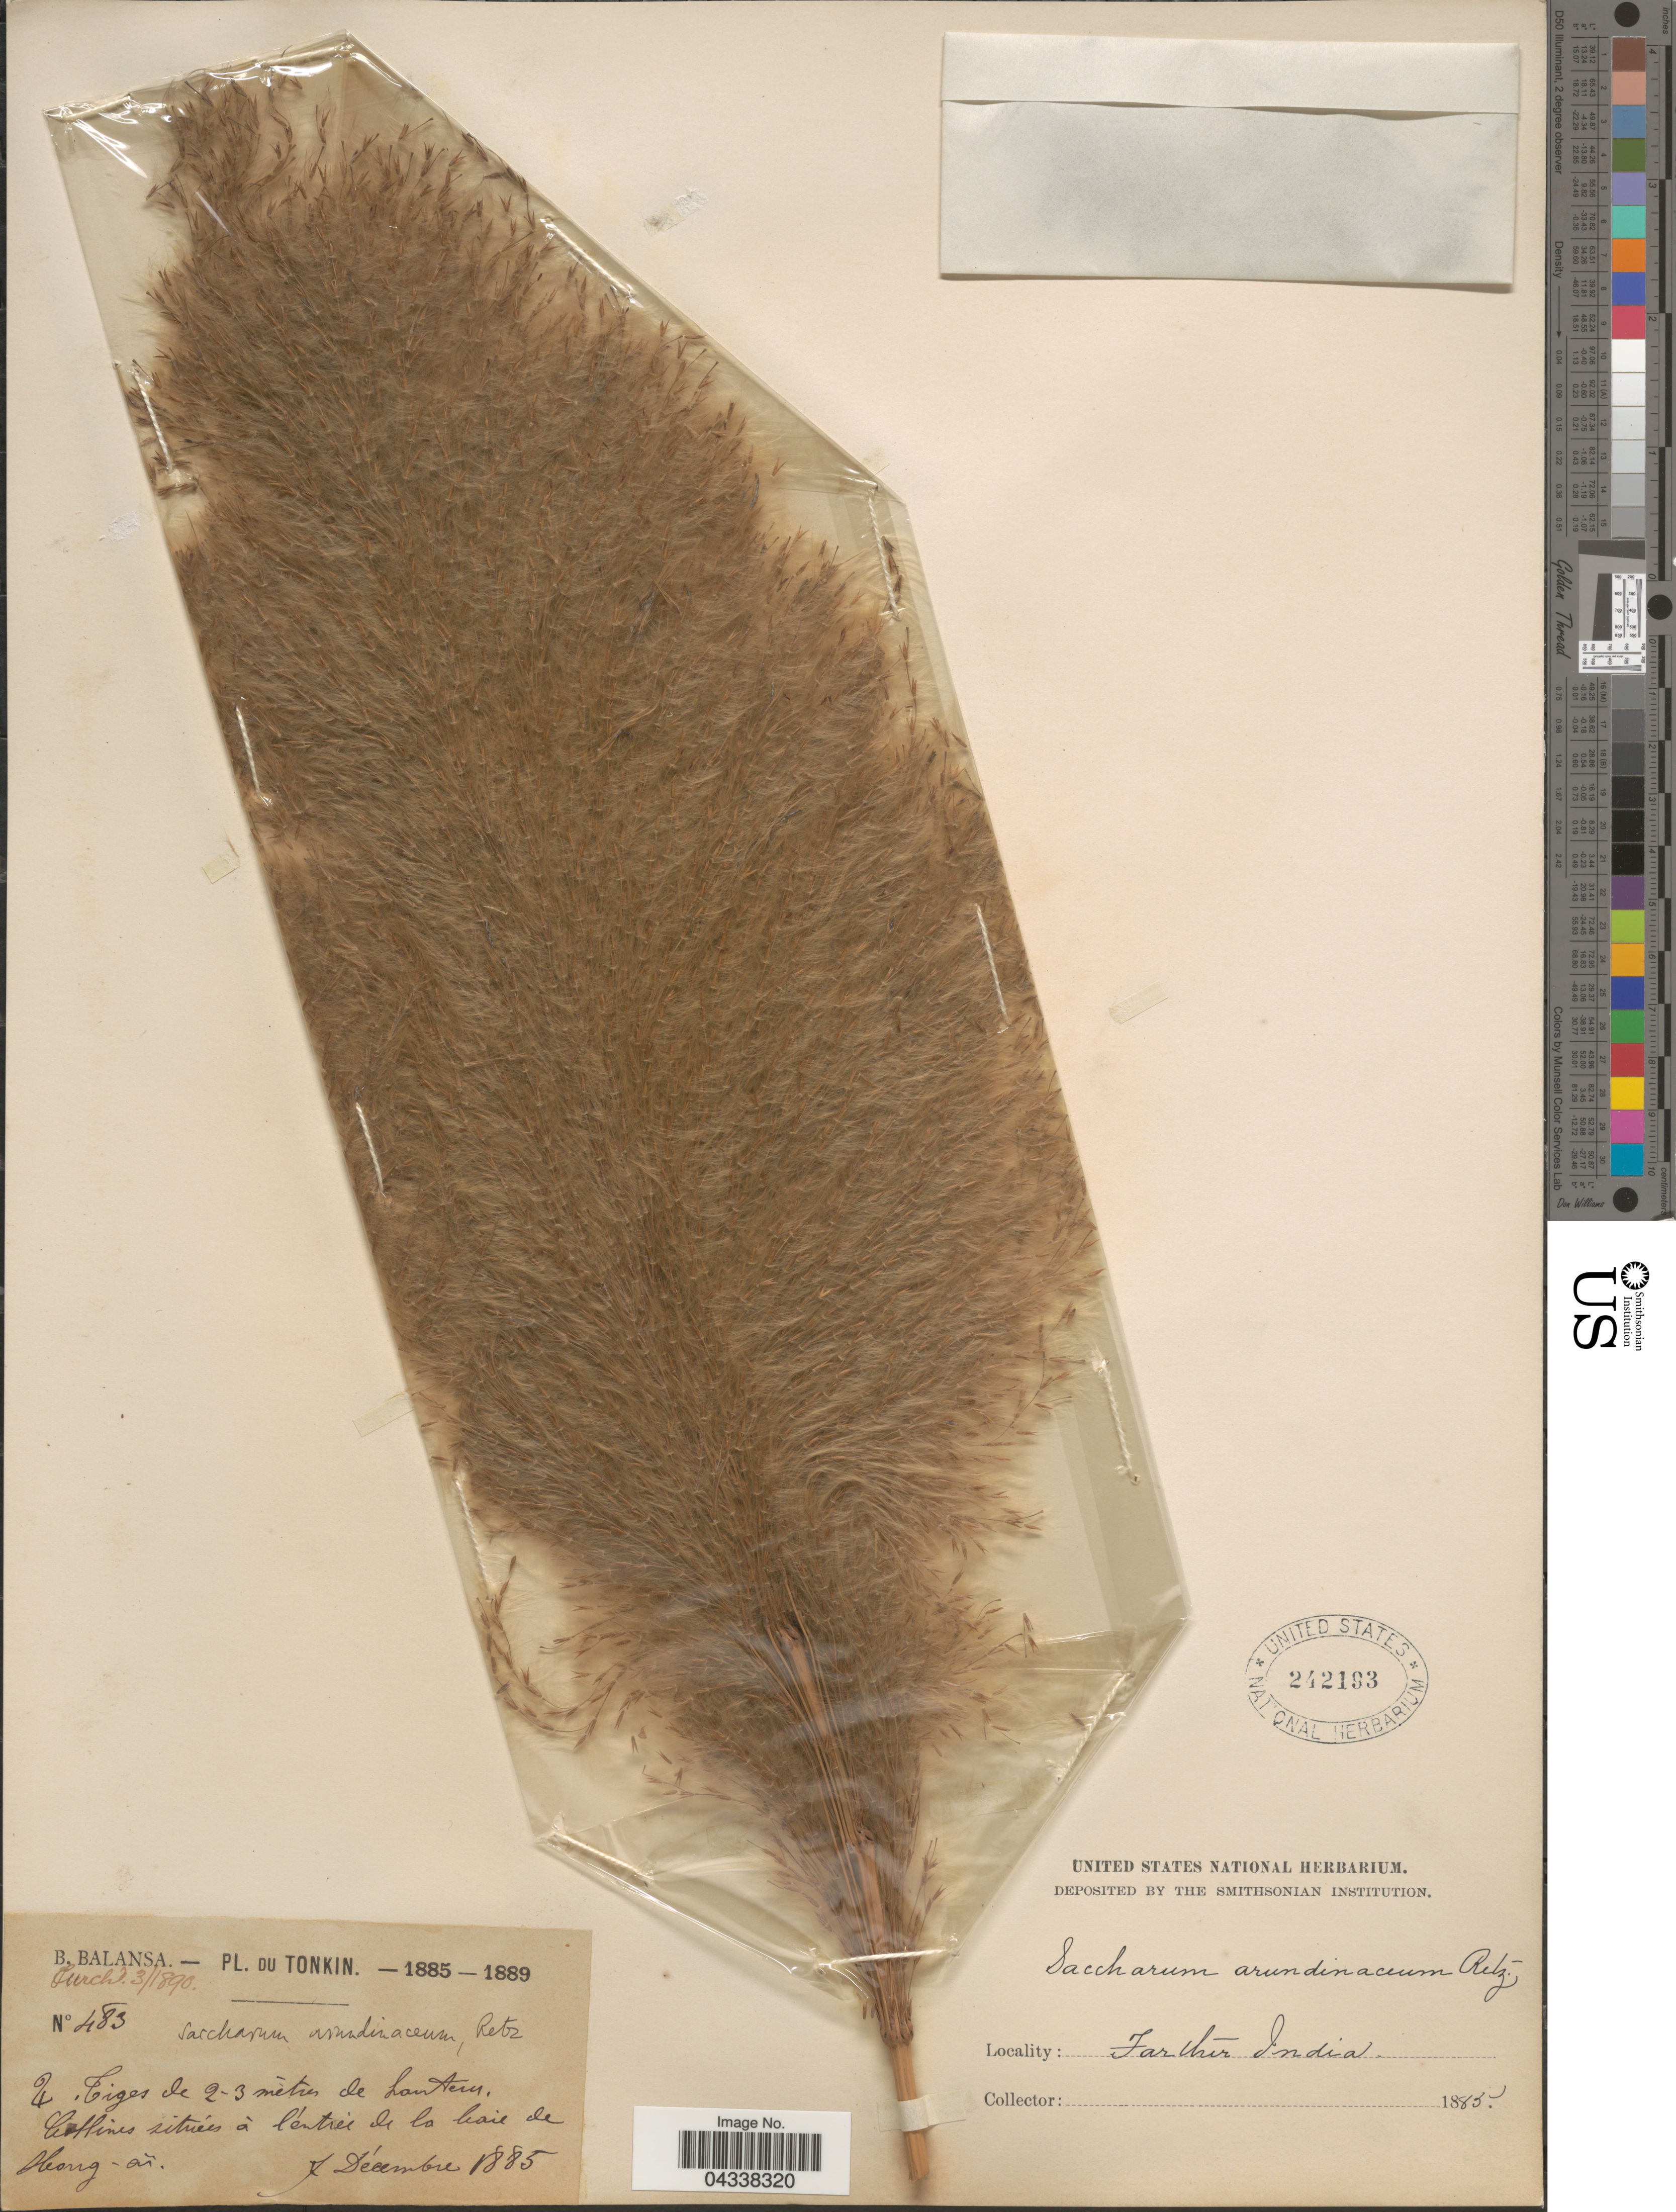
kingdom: Plantae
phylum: Tracheophyta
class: Liliopsida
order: Poales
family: Poaceae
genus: Tripidium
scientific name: Tripidium arundinaceum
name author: (Retz.) Welker et al.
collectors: B. Balansa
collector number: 483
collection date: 1885-12-07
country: Vietnam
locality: Collines situées à l'entree de la haie de Hong-aï. Farther India.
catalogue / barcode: US 242193